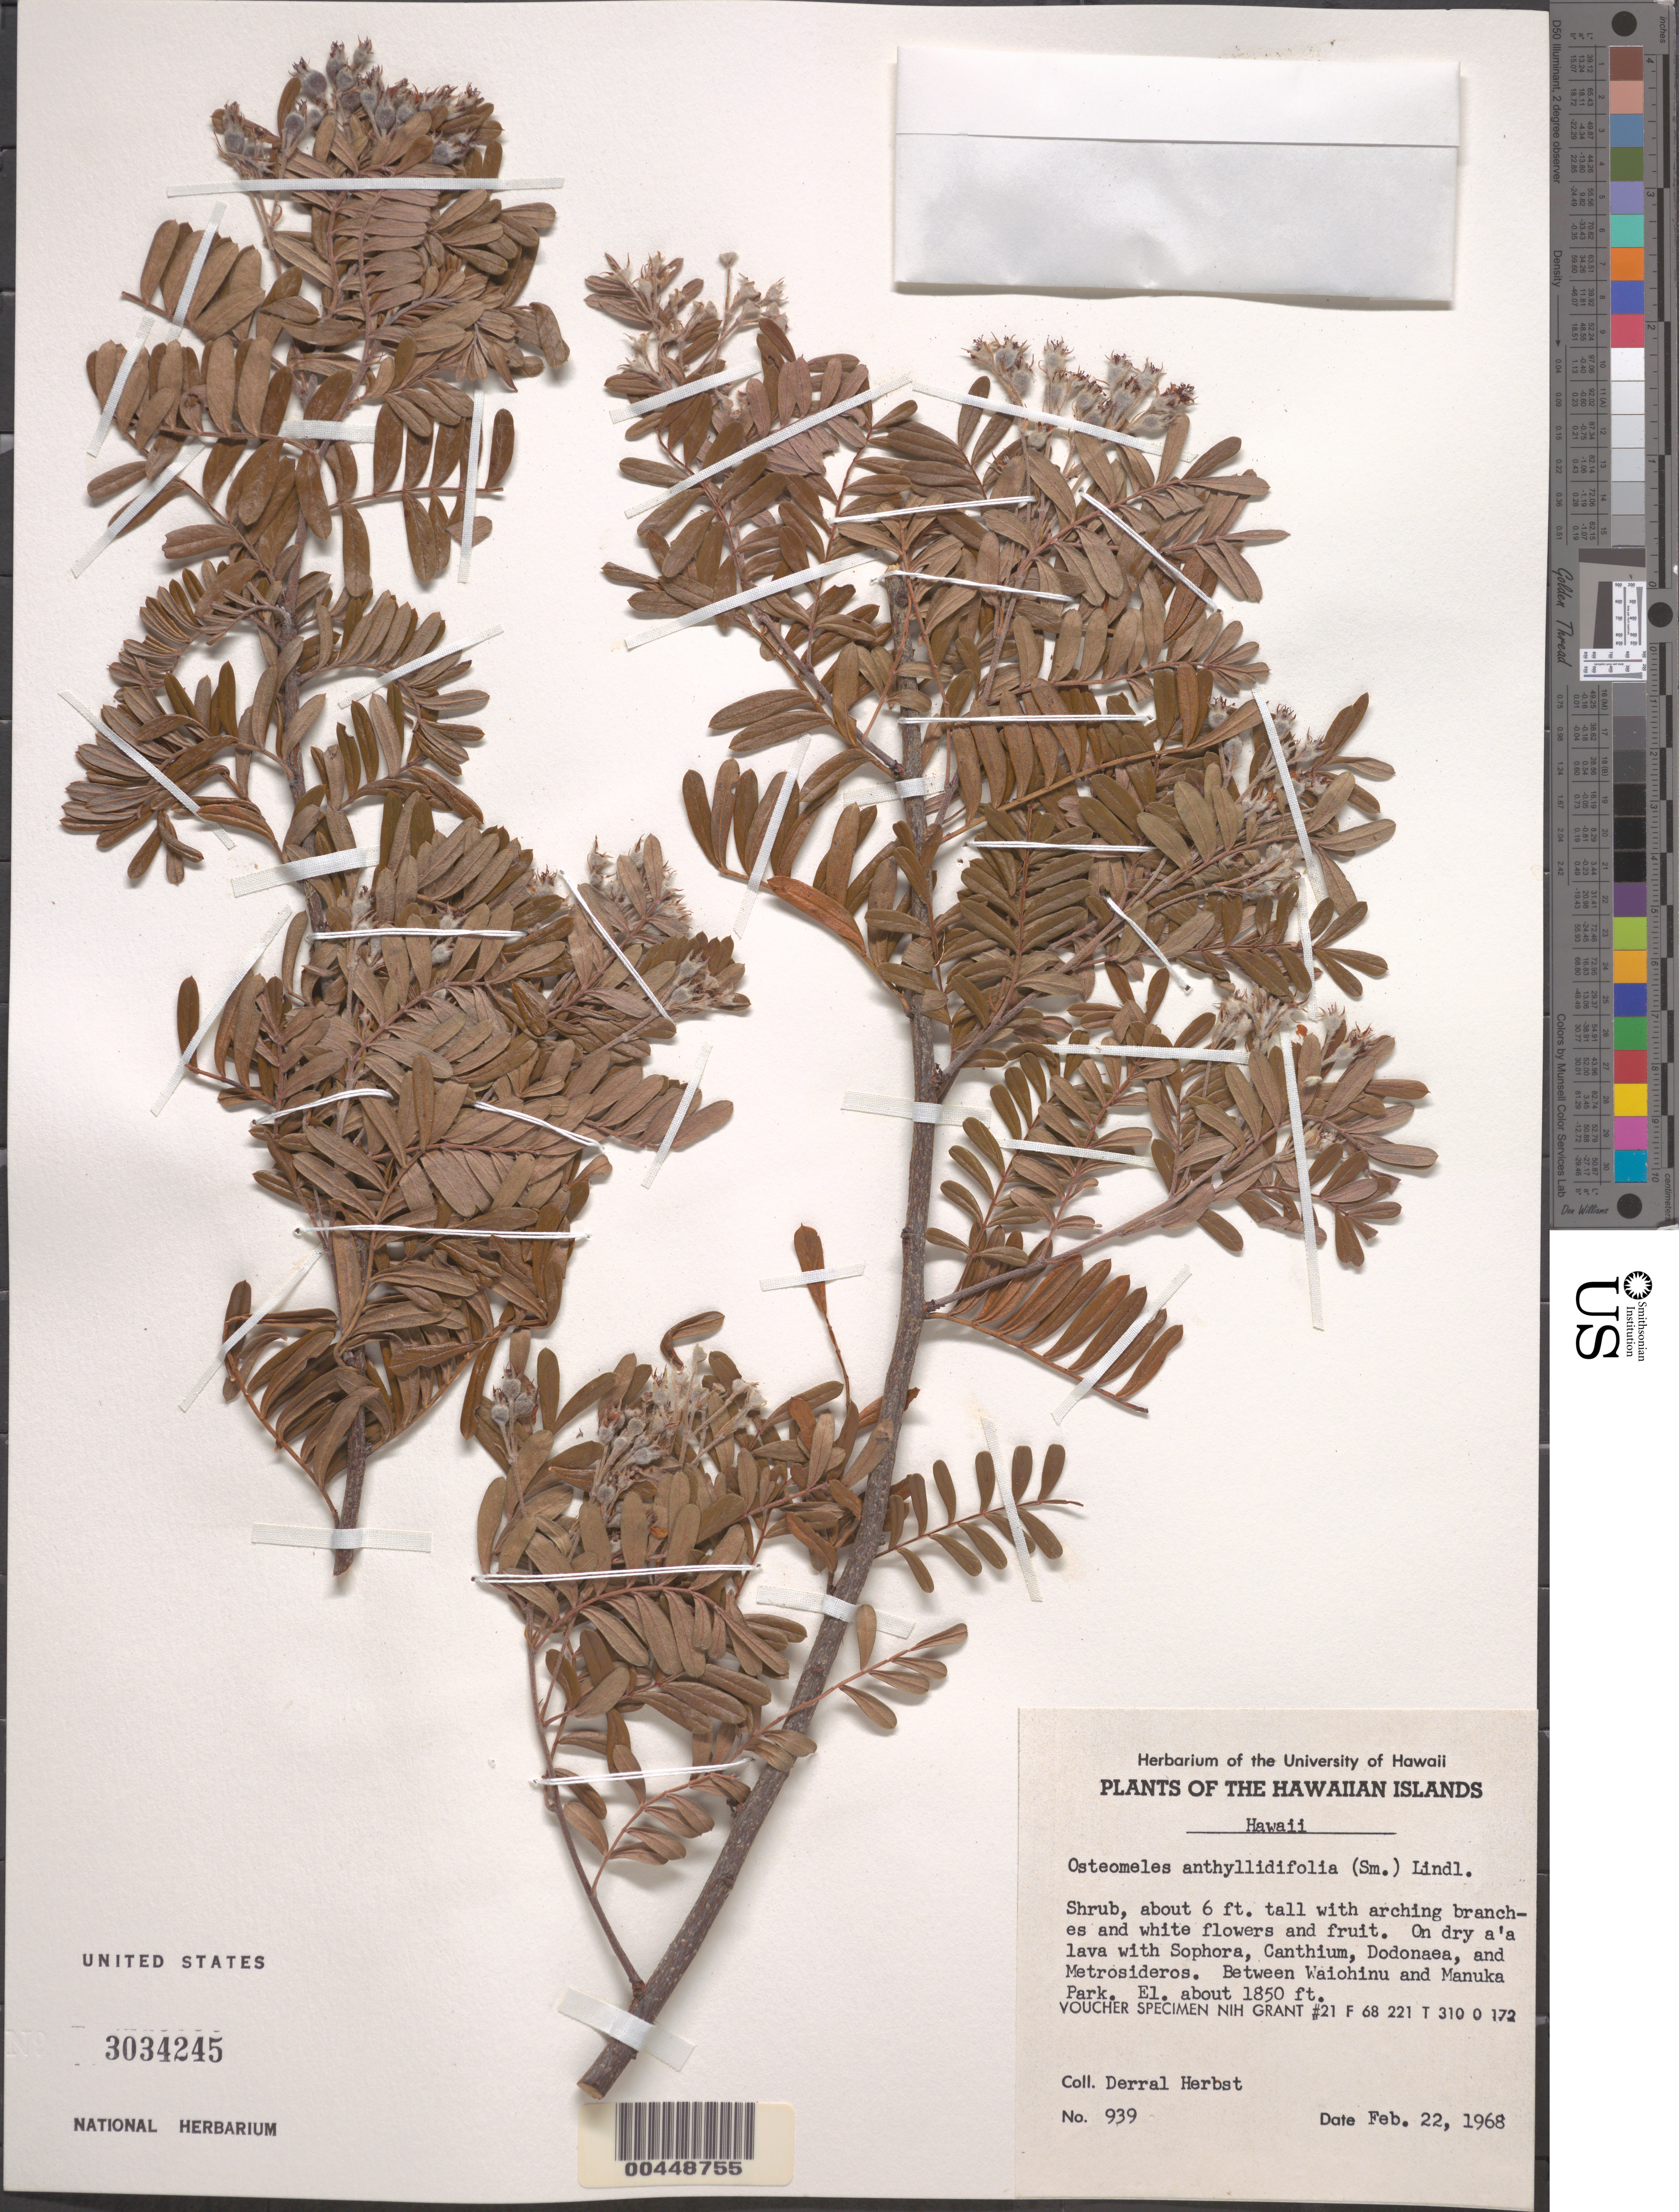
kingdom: Plantae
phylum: Tracheophyta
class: Magnoliopsida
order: Rosales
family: Rosaceae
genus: Osteomeles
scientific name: Osteomeles anthyllidifolia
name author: (Small) Lindl.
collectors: D. R. Herbst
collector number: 939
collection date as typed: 22 Feb 1968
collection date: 1968-02-22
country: United States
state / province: Hawaii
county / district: Hawaii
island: Hawaii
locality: Between Waiohinu and Manuka Park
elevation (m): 564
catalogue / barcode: US 3034245